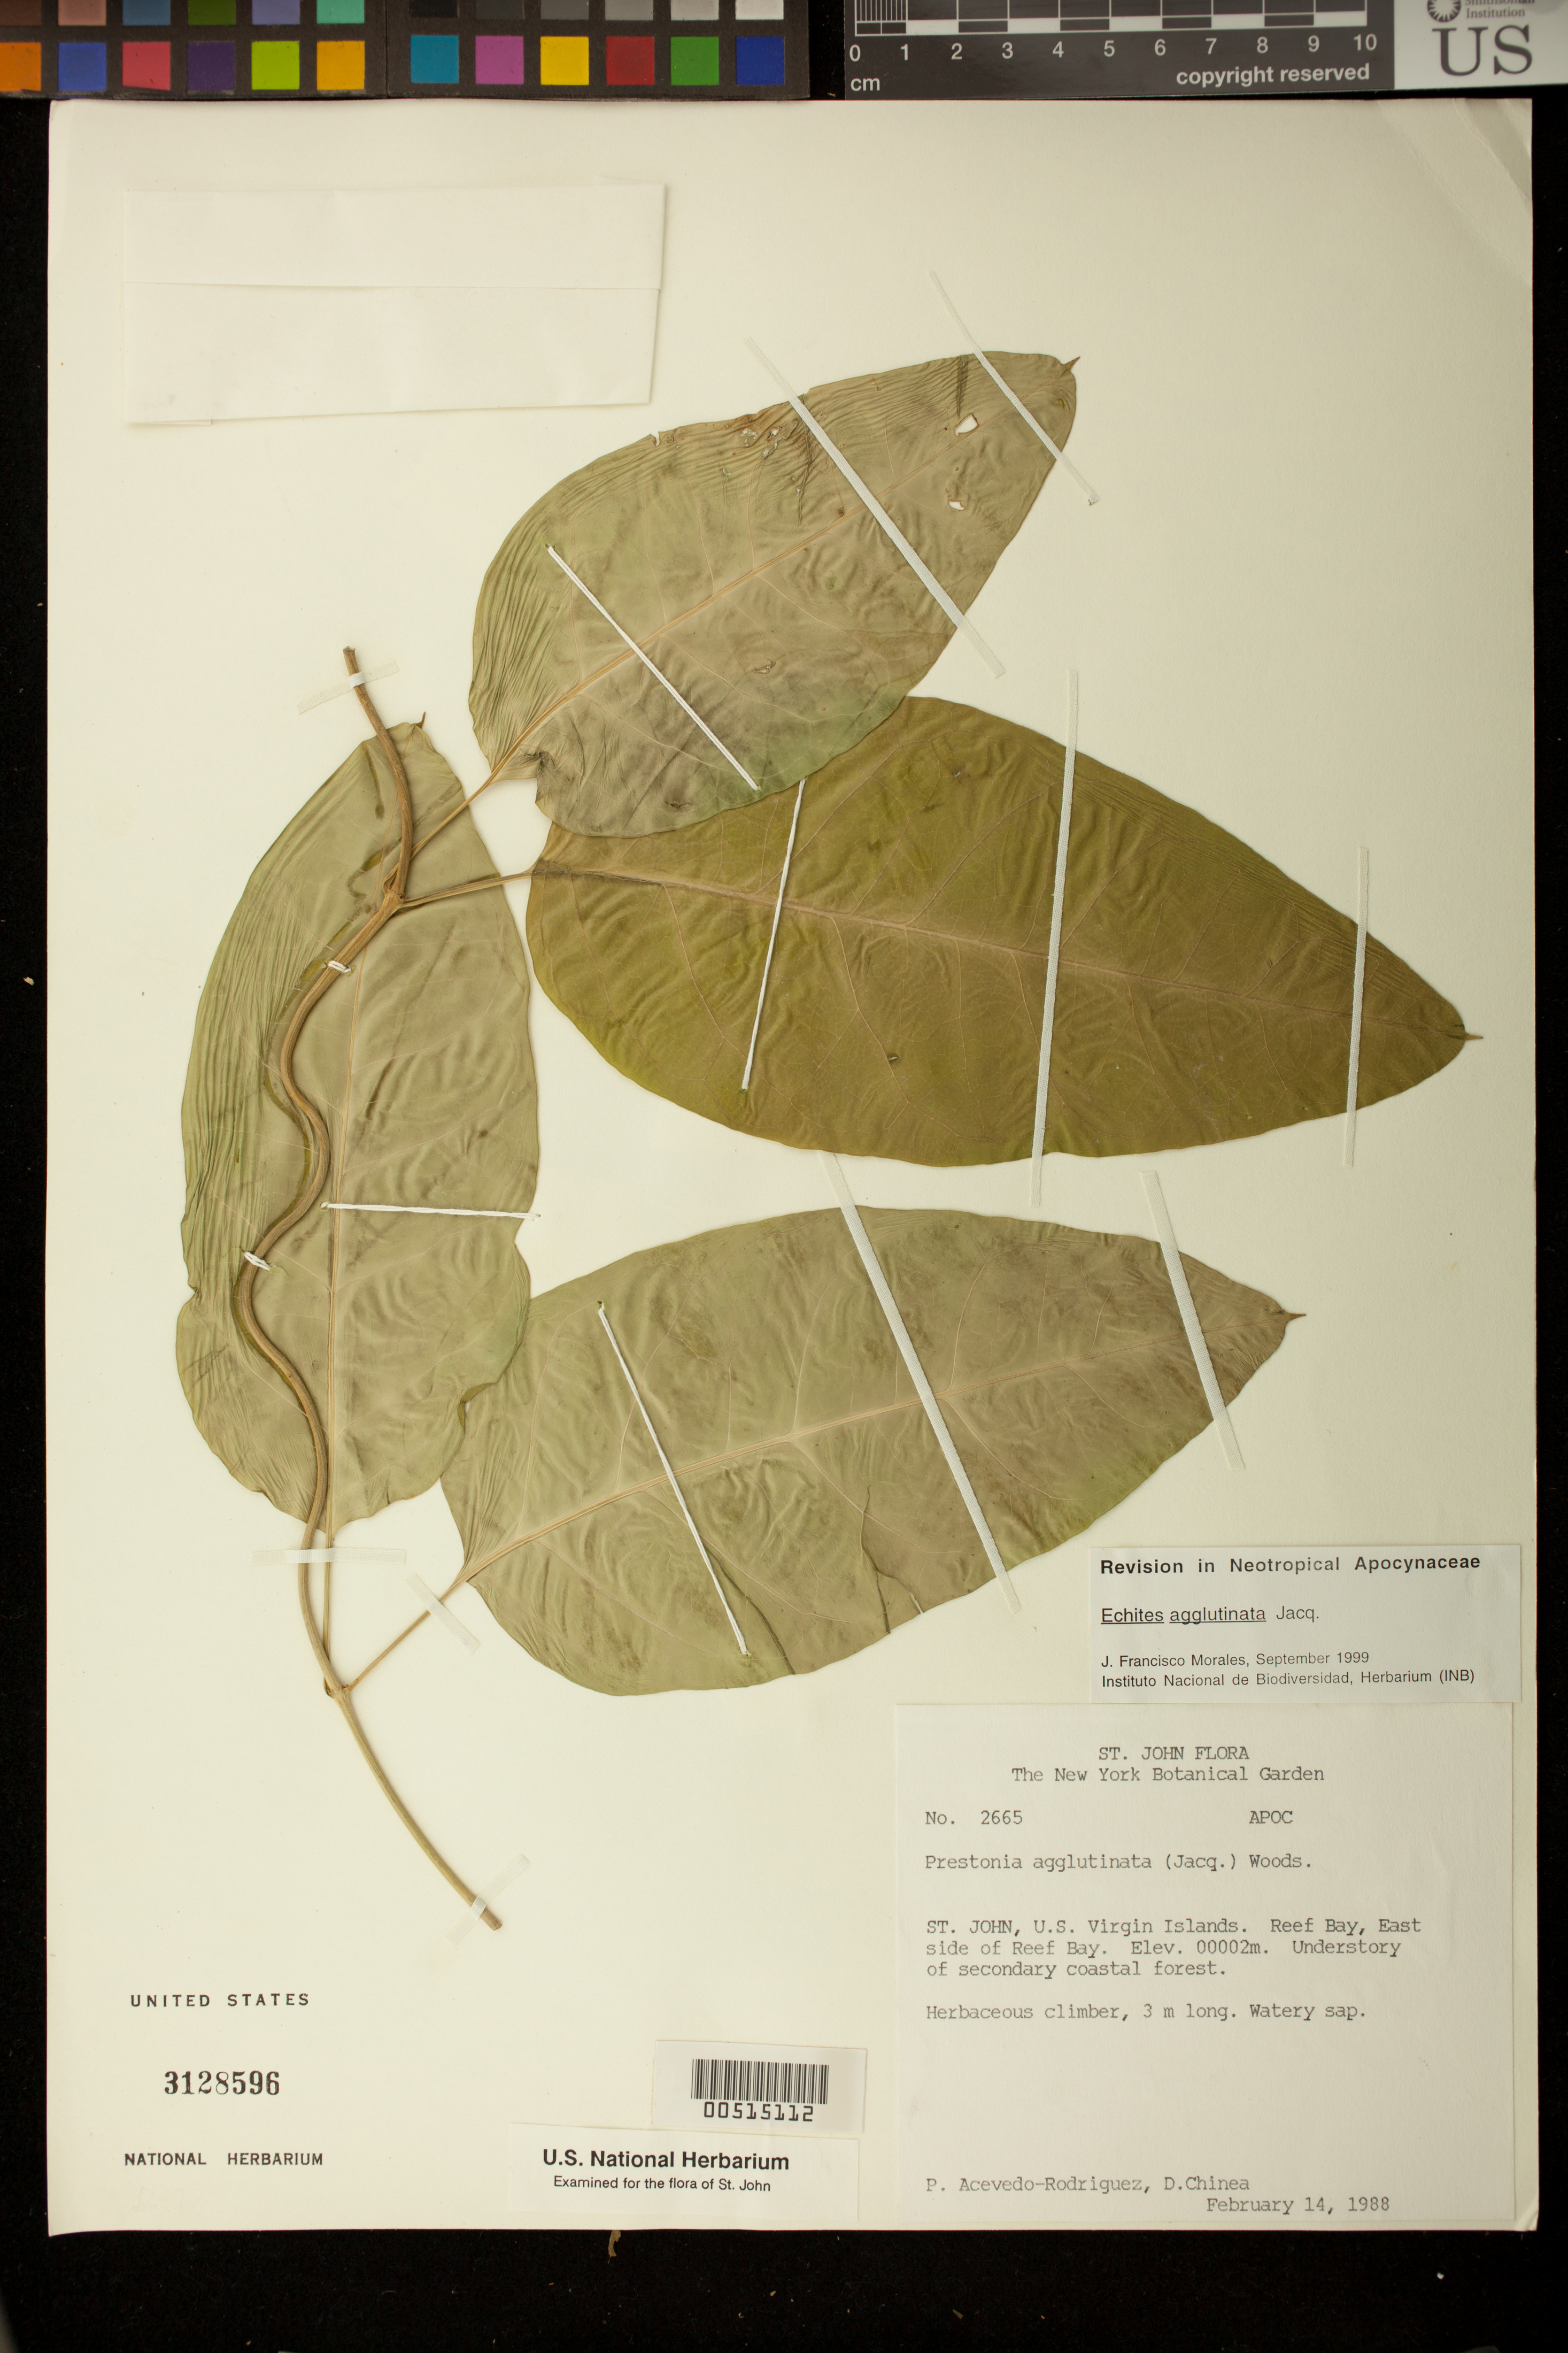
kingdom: Plantae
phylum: Tracheophyta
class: Magnoliopsida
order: Gentianales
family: Apocynaceae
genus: Echites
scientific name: Echites agglutinatus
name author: Jacq.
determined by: Morales, J. F.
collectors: P. Acevedo-Rodr. & D. Chinea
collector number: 2665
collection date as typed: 15 Feb 1988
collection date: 1988-02-15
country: U.S. Virgin Islands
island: St. John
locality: East side of Reef Bay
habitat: Understory of secondary coastal forest.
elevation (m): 2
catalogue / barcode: US 3128596